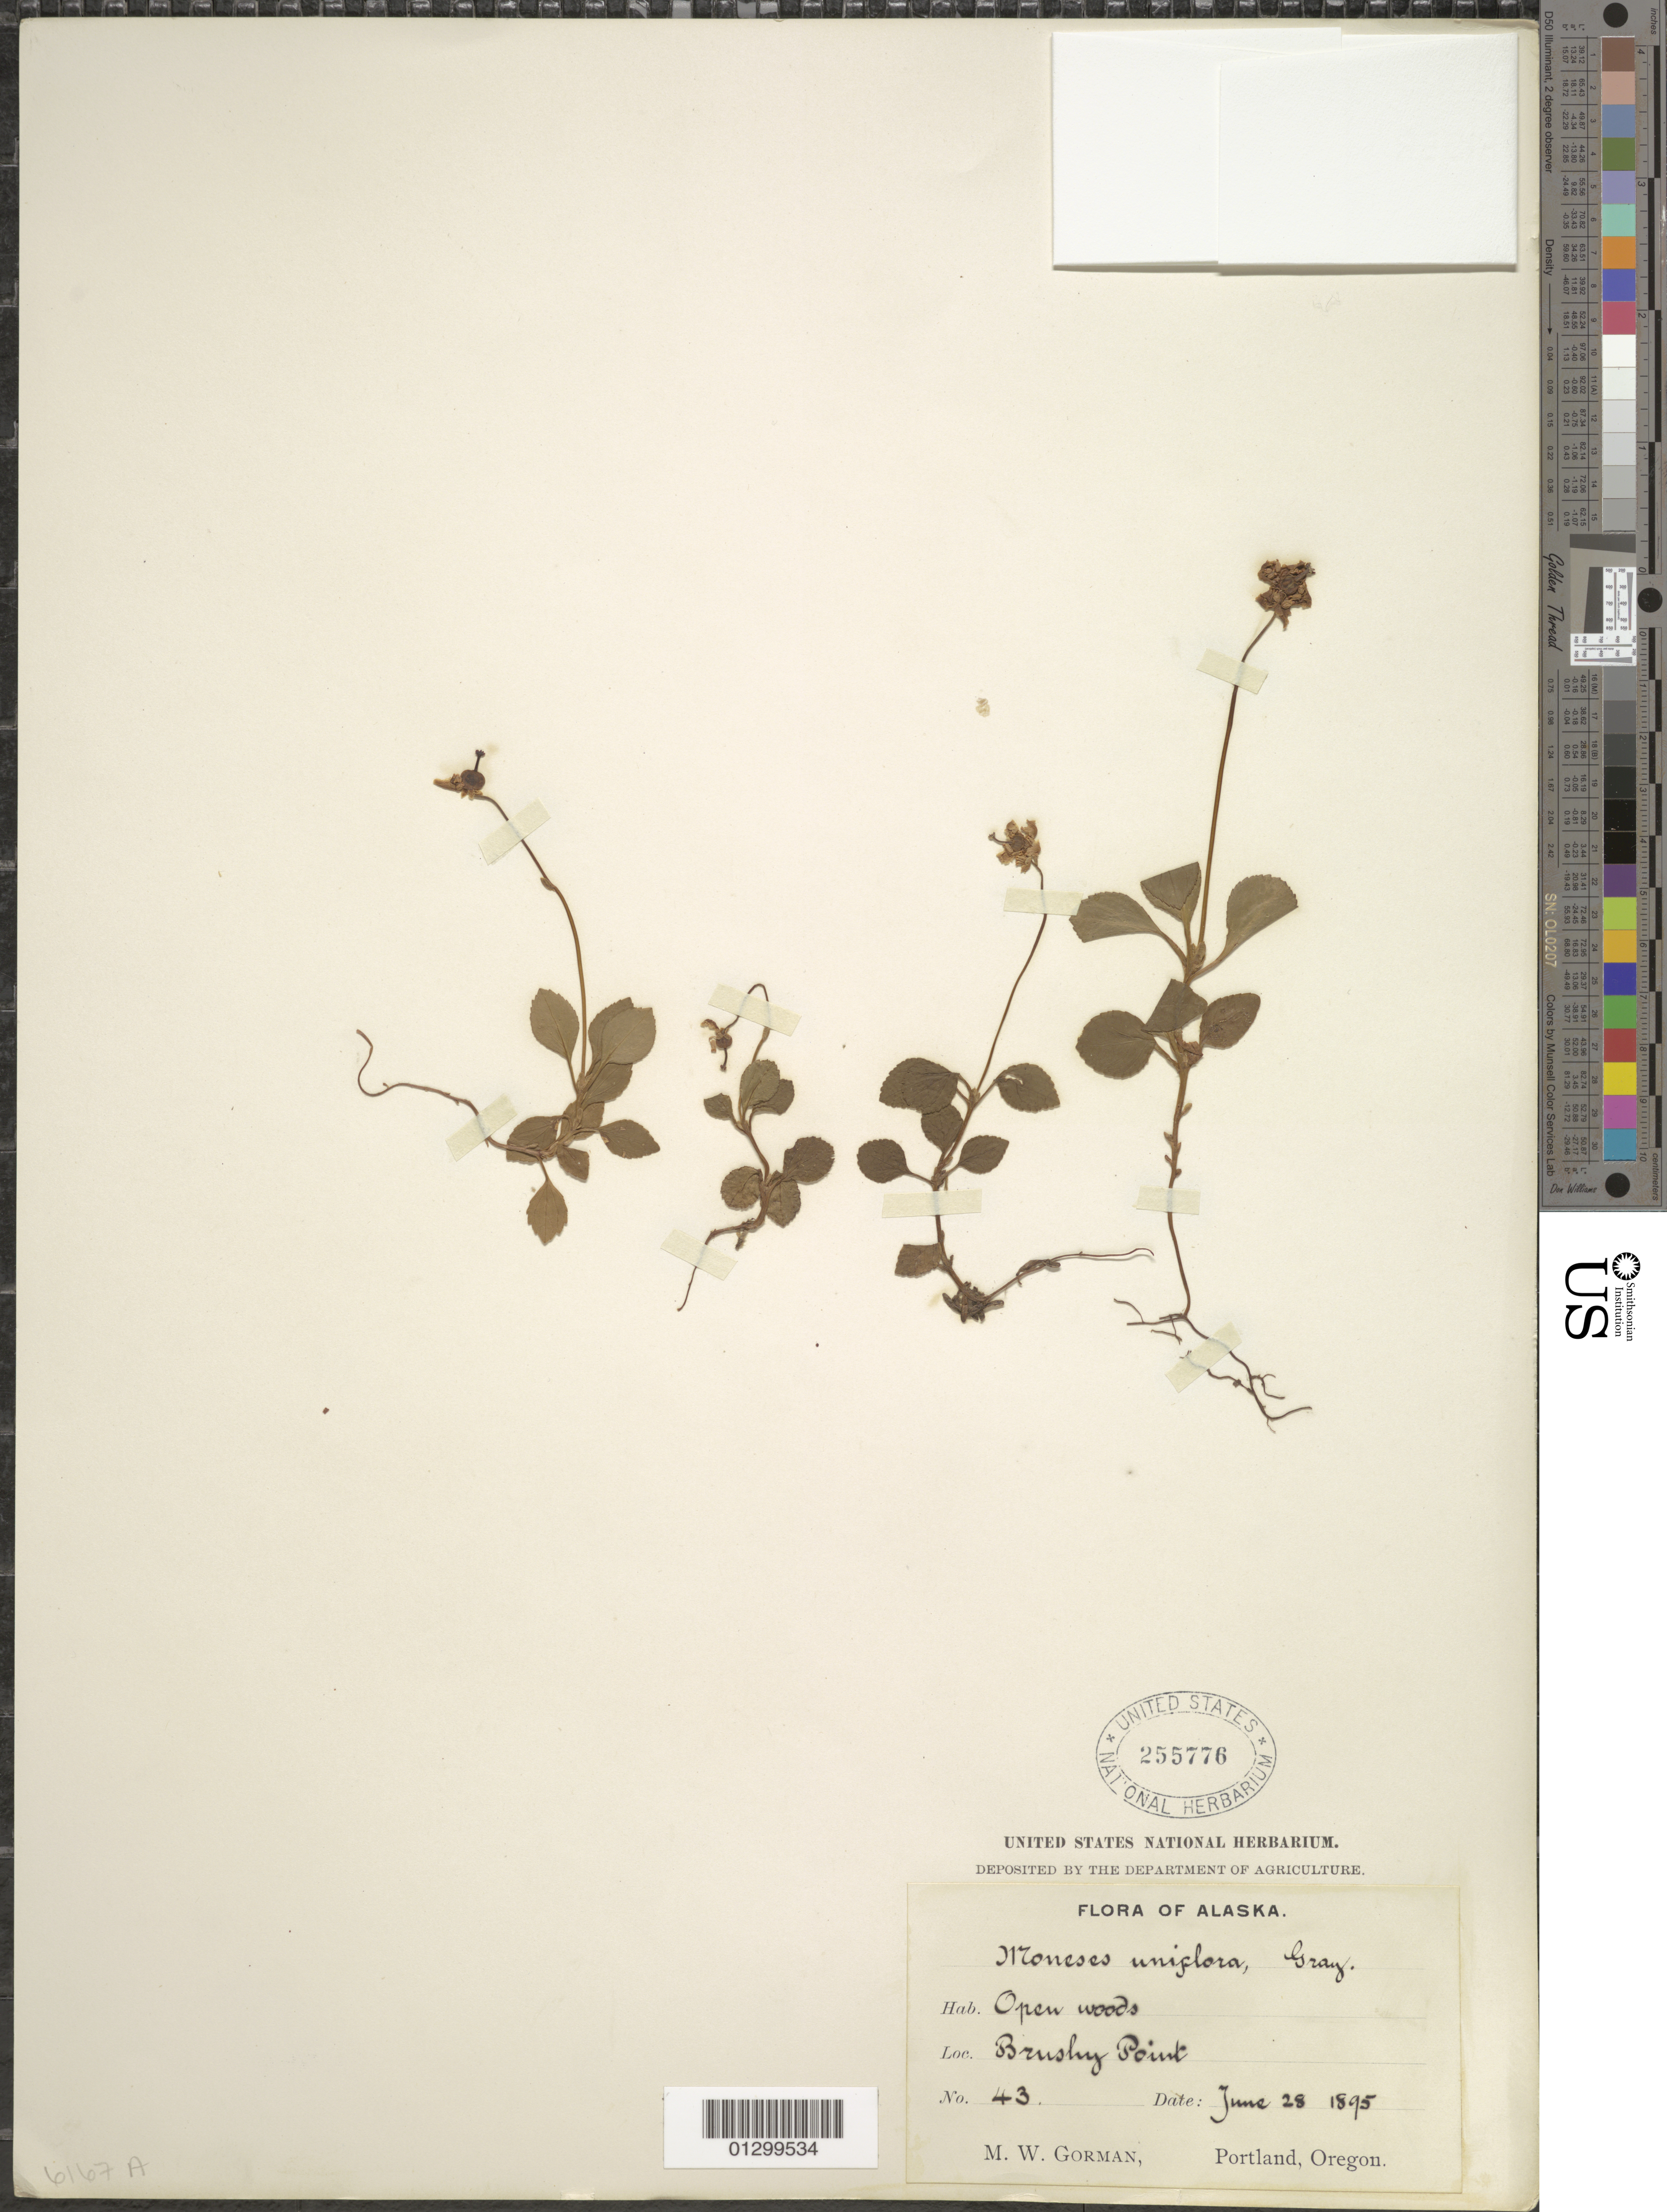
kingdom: Plantae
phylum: Tracheophyta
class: Magnoliopsida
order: Ericales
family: Ericaceae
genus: Moneses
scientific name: Moneses uniflora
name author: (L.) A. Gray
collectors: M. W. Gorman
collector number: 43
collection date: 1895-06-28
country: United States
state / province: Alaska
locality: Brushy Point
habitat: Open woods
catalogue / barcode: US 255776